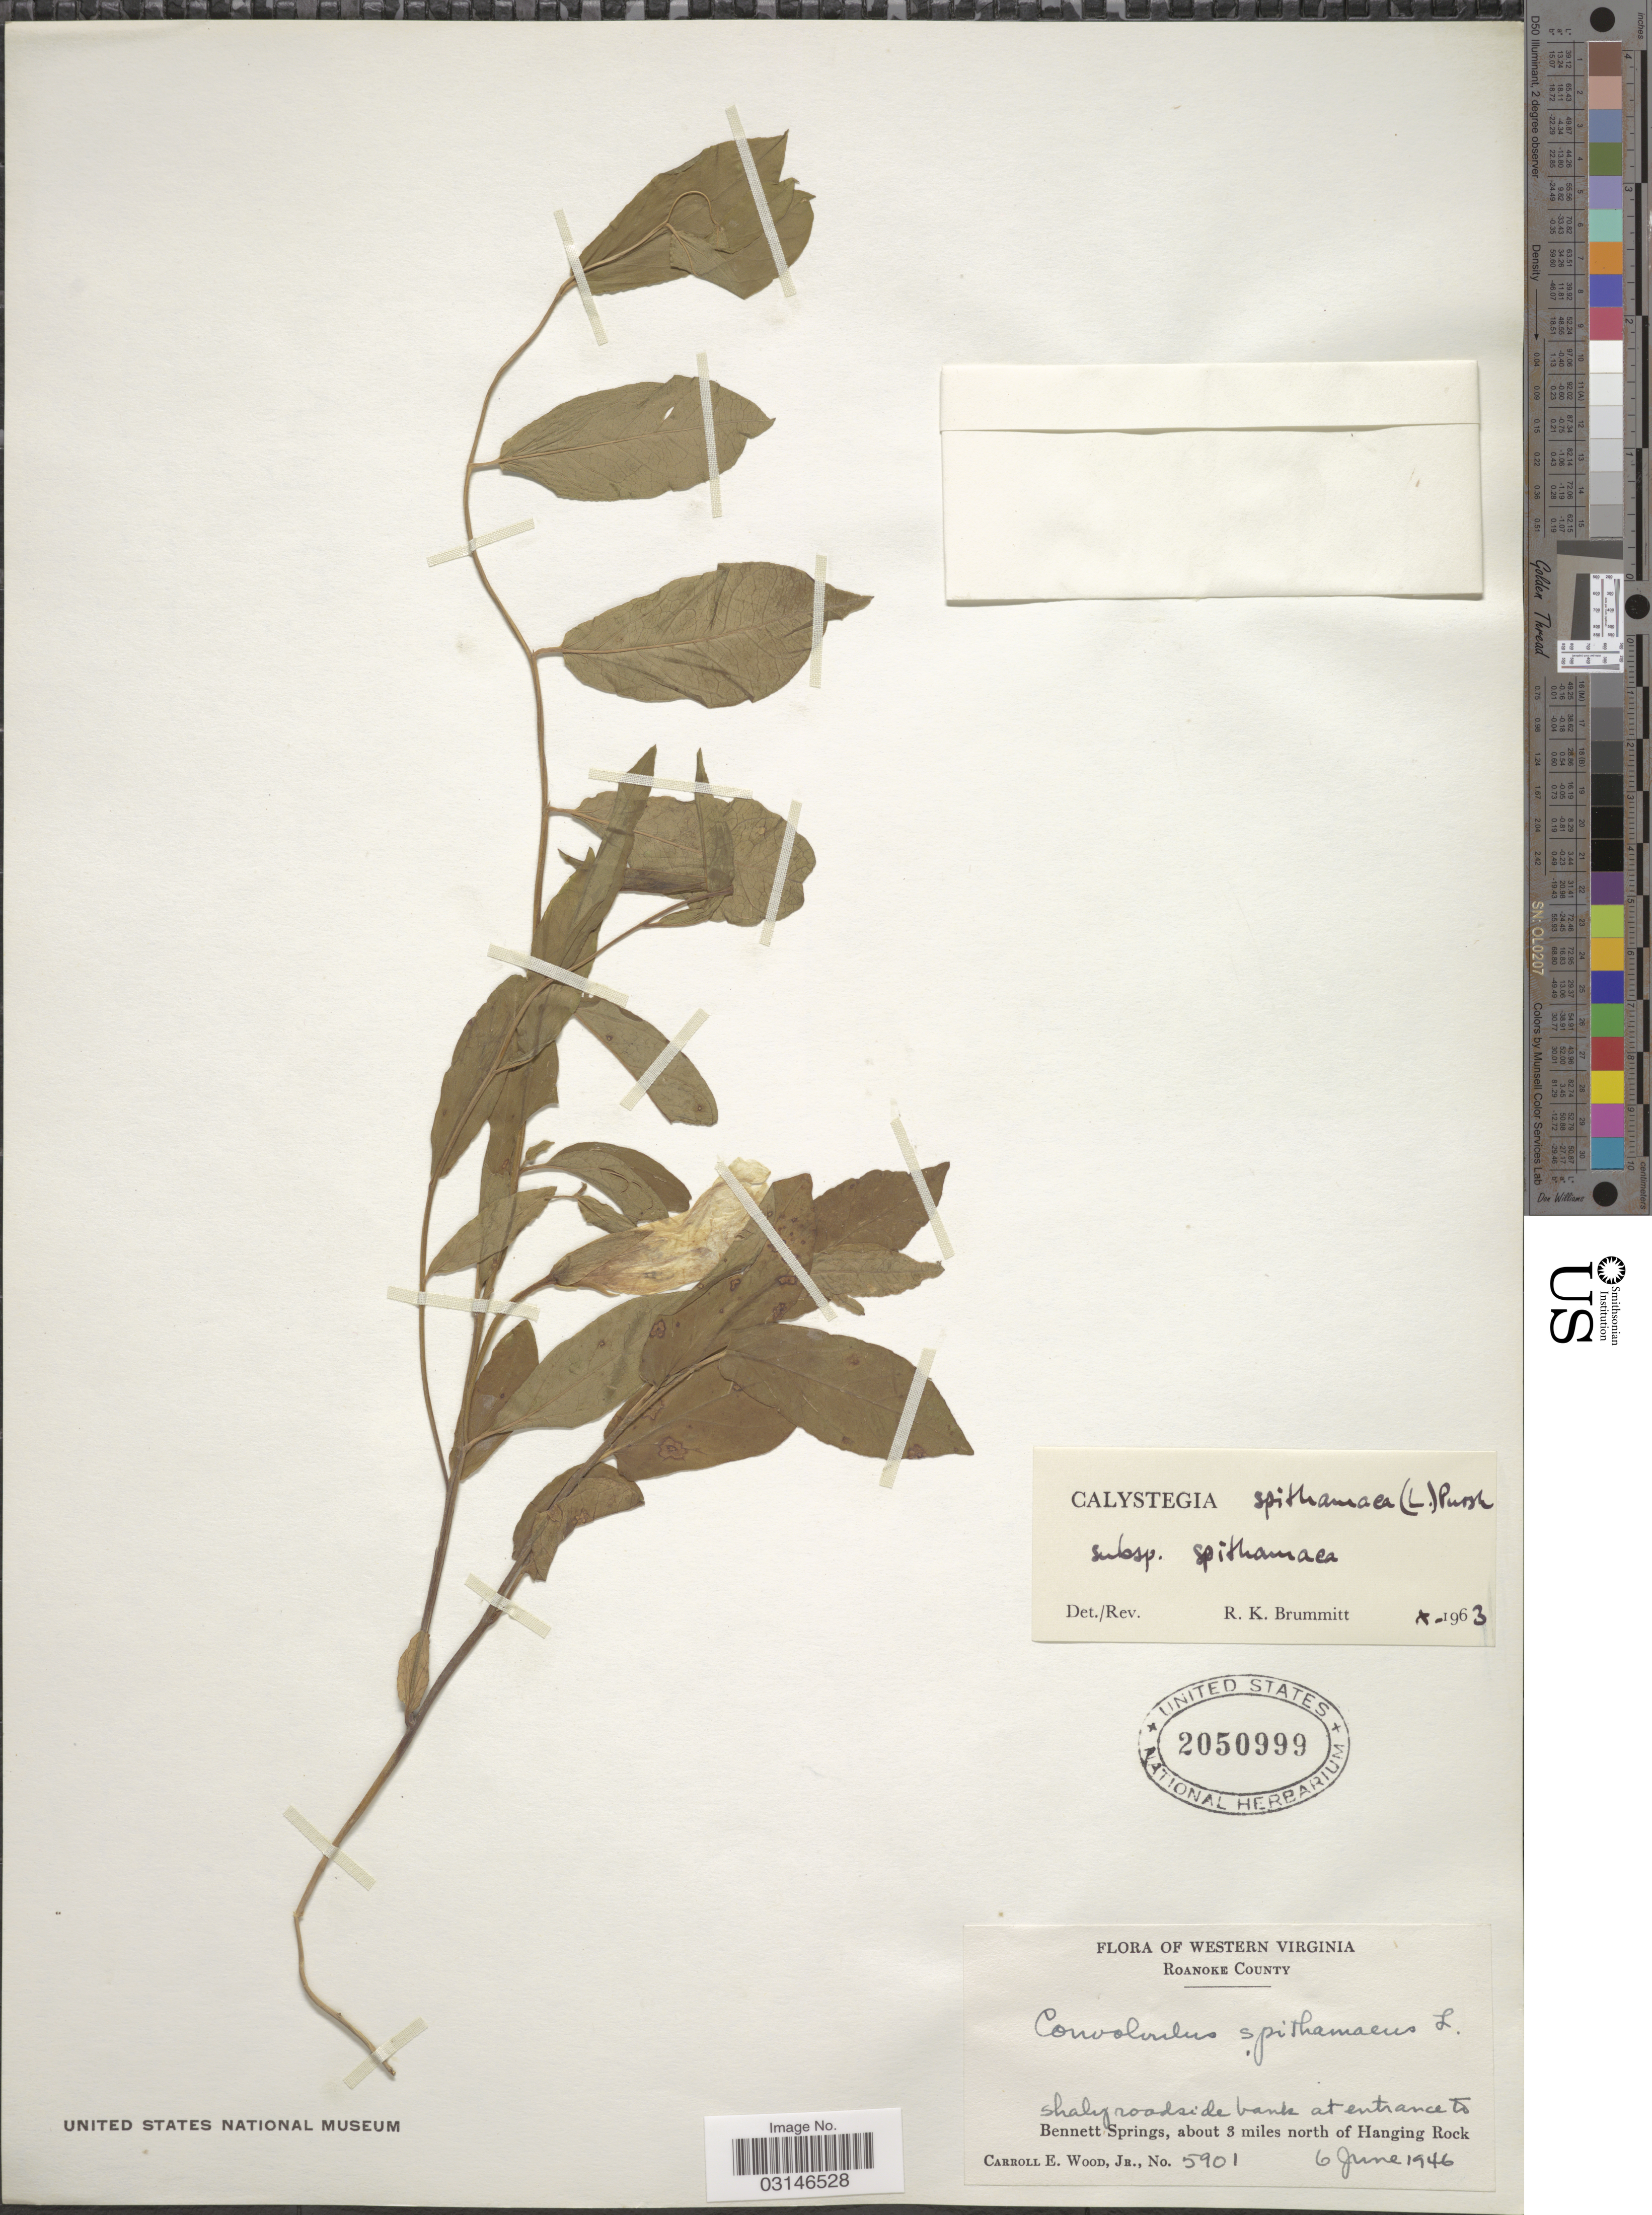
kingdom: Plantae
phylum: Tracheophyta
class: Magnoliopsida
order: Solanales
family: Convolvulaceae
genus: Calystegia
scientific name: Calystegia spithamaea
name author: (L.) Pursh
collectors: C. Wood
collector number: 5901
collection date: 1946-06-06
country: United States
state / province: Virginia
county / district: Roanoke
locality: Western Virginia, Roanoke County, shaly roadside banks at entrance to Bennett Springs, about 3 miles north Hanging Rock.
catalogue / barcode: US 2050999